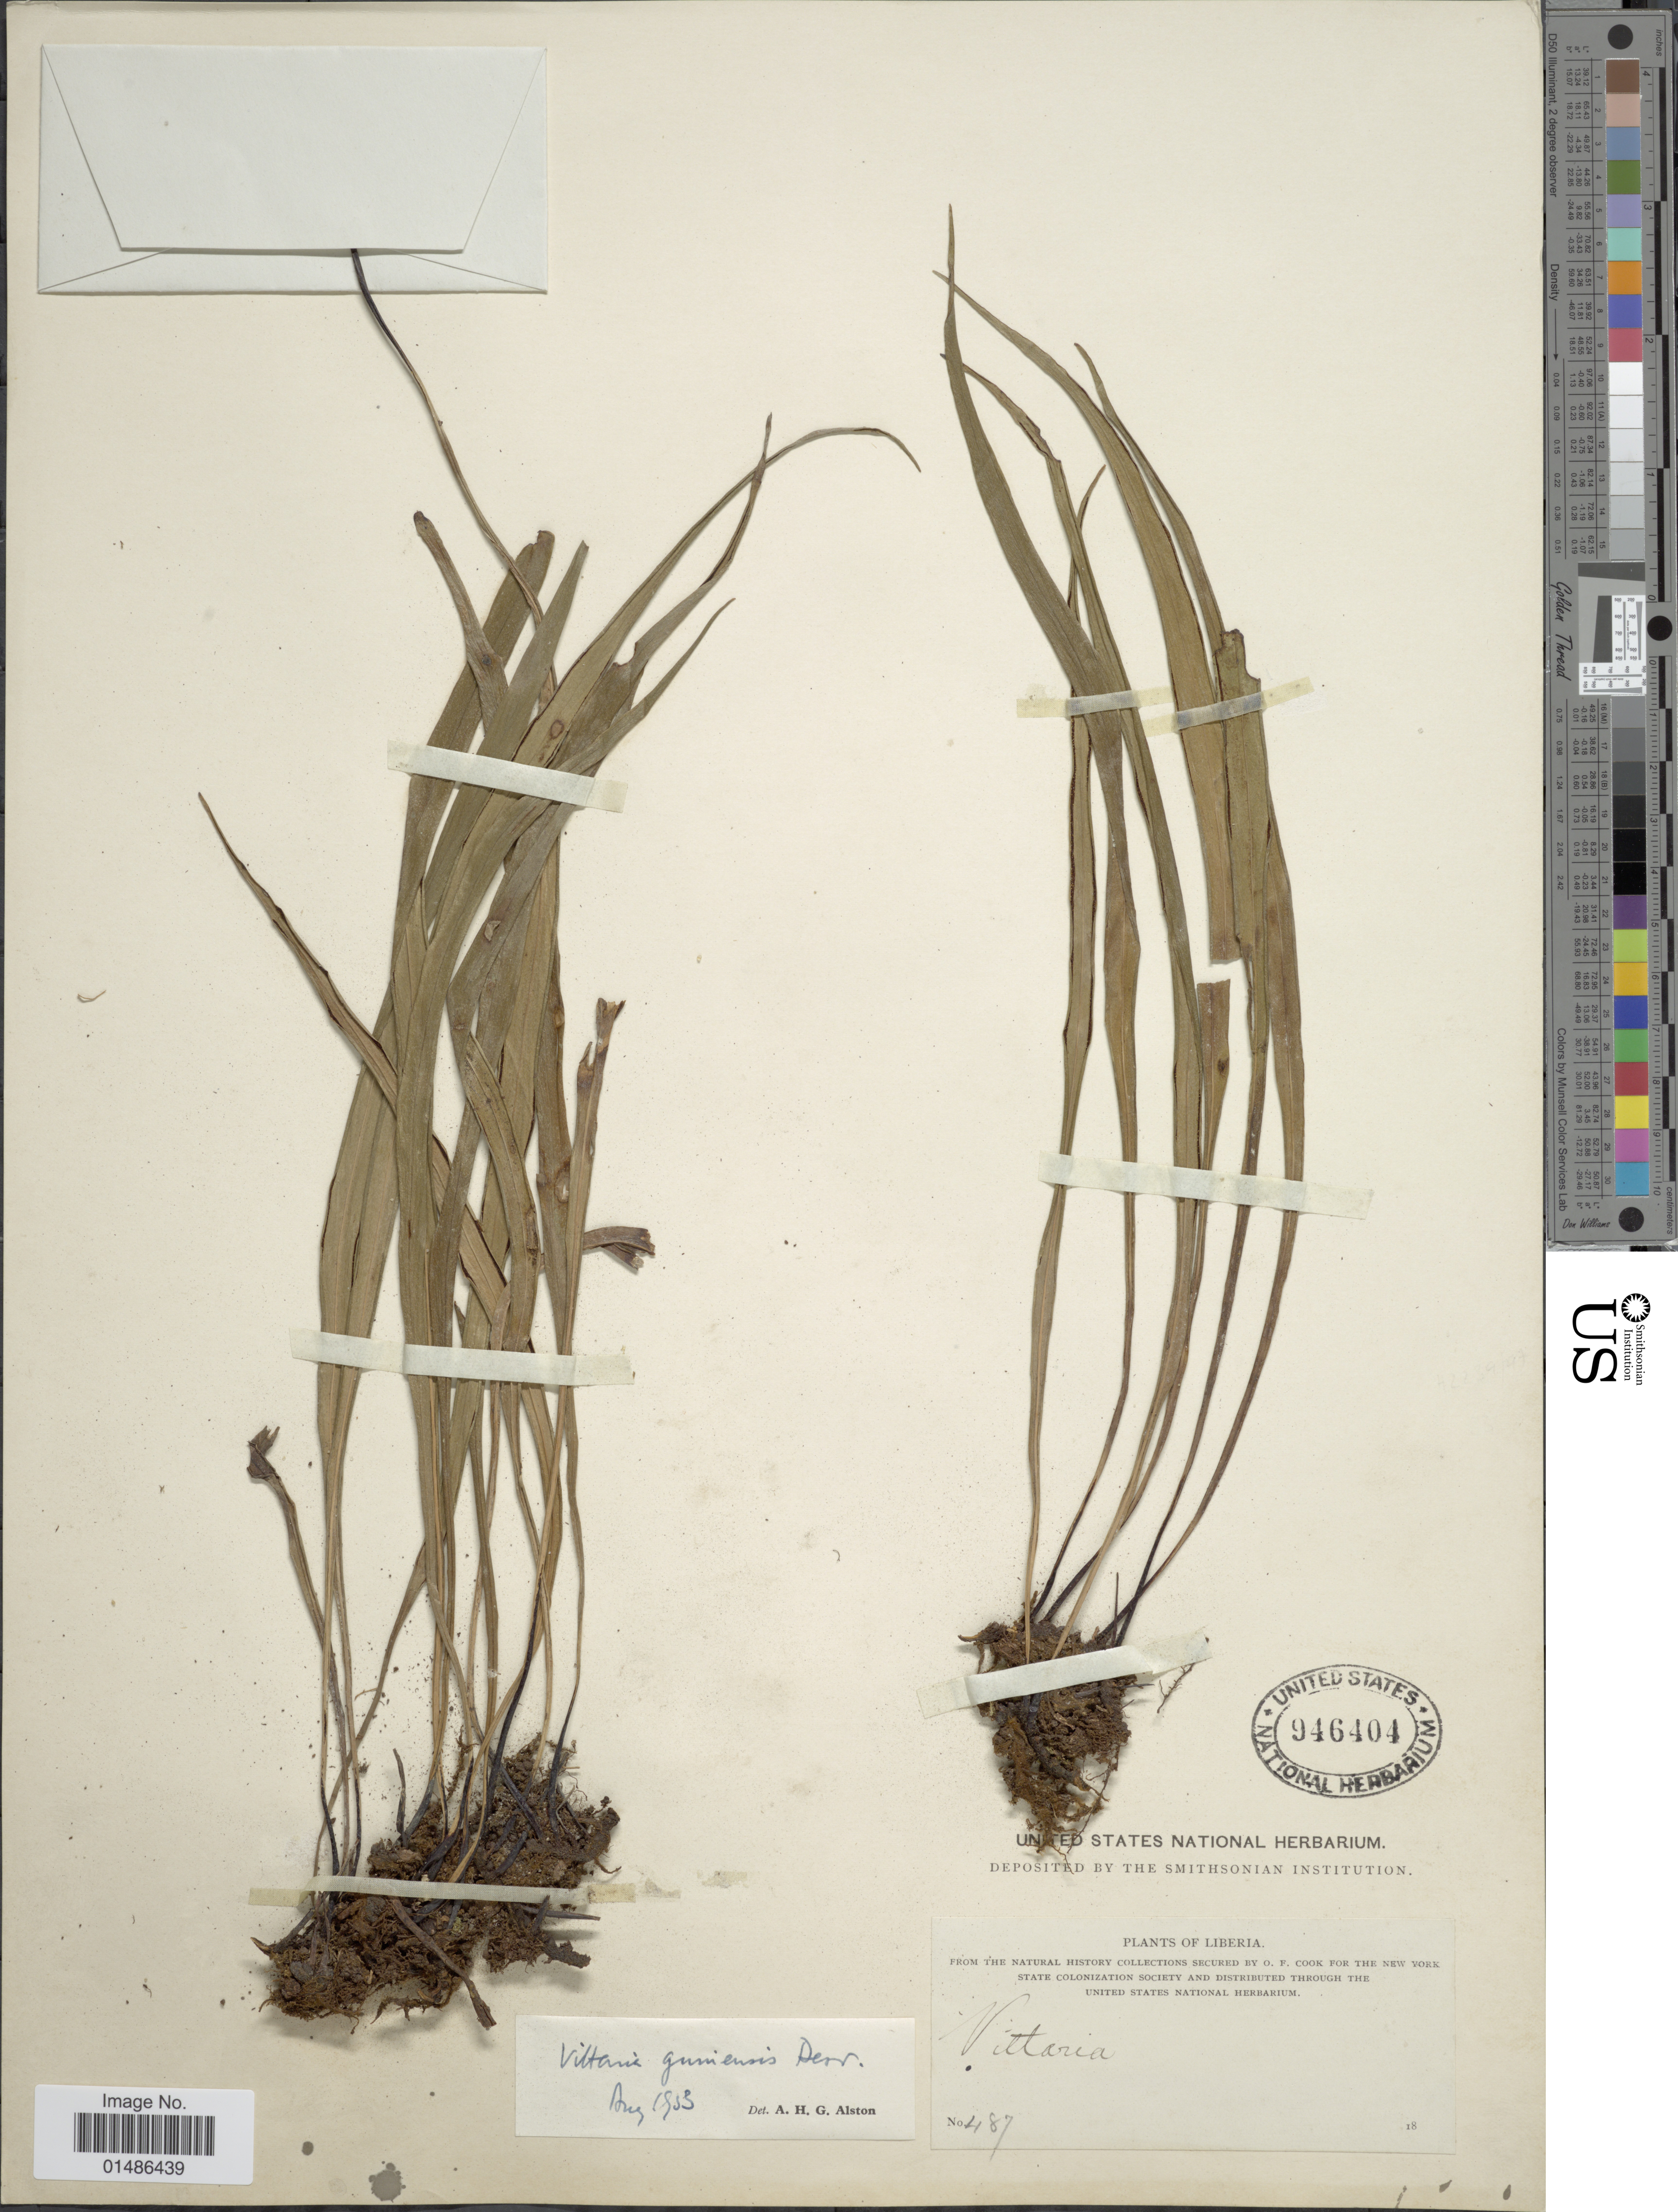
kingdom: Plantae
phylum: Tracheophyta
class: Polypodiopsida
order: Polypodiales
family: Pteridaceae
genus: Haplopteris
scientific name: Haplopteris guineensis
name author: (Desv.) E.H. Crane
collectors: O. F. Cook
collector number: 487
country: Liberia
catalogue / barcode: US 946404